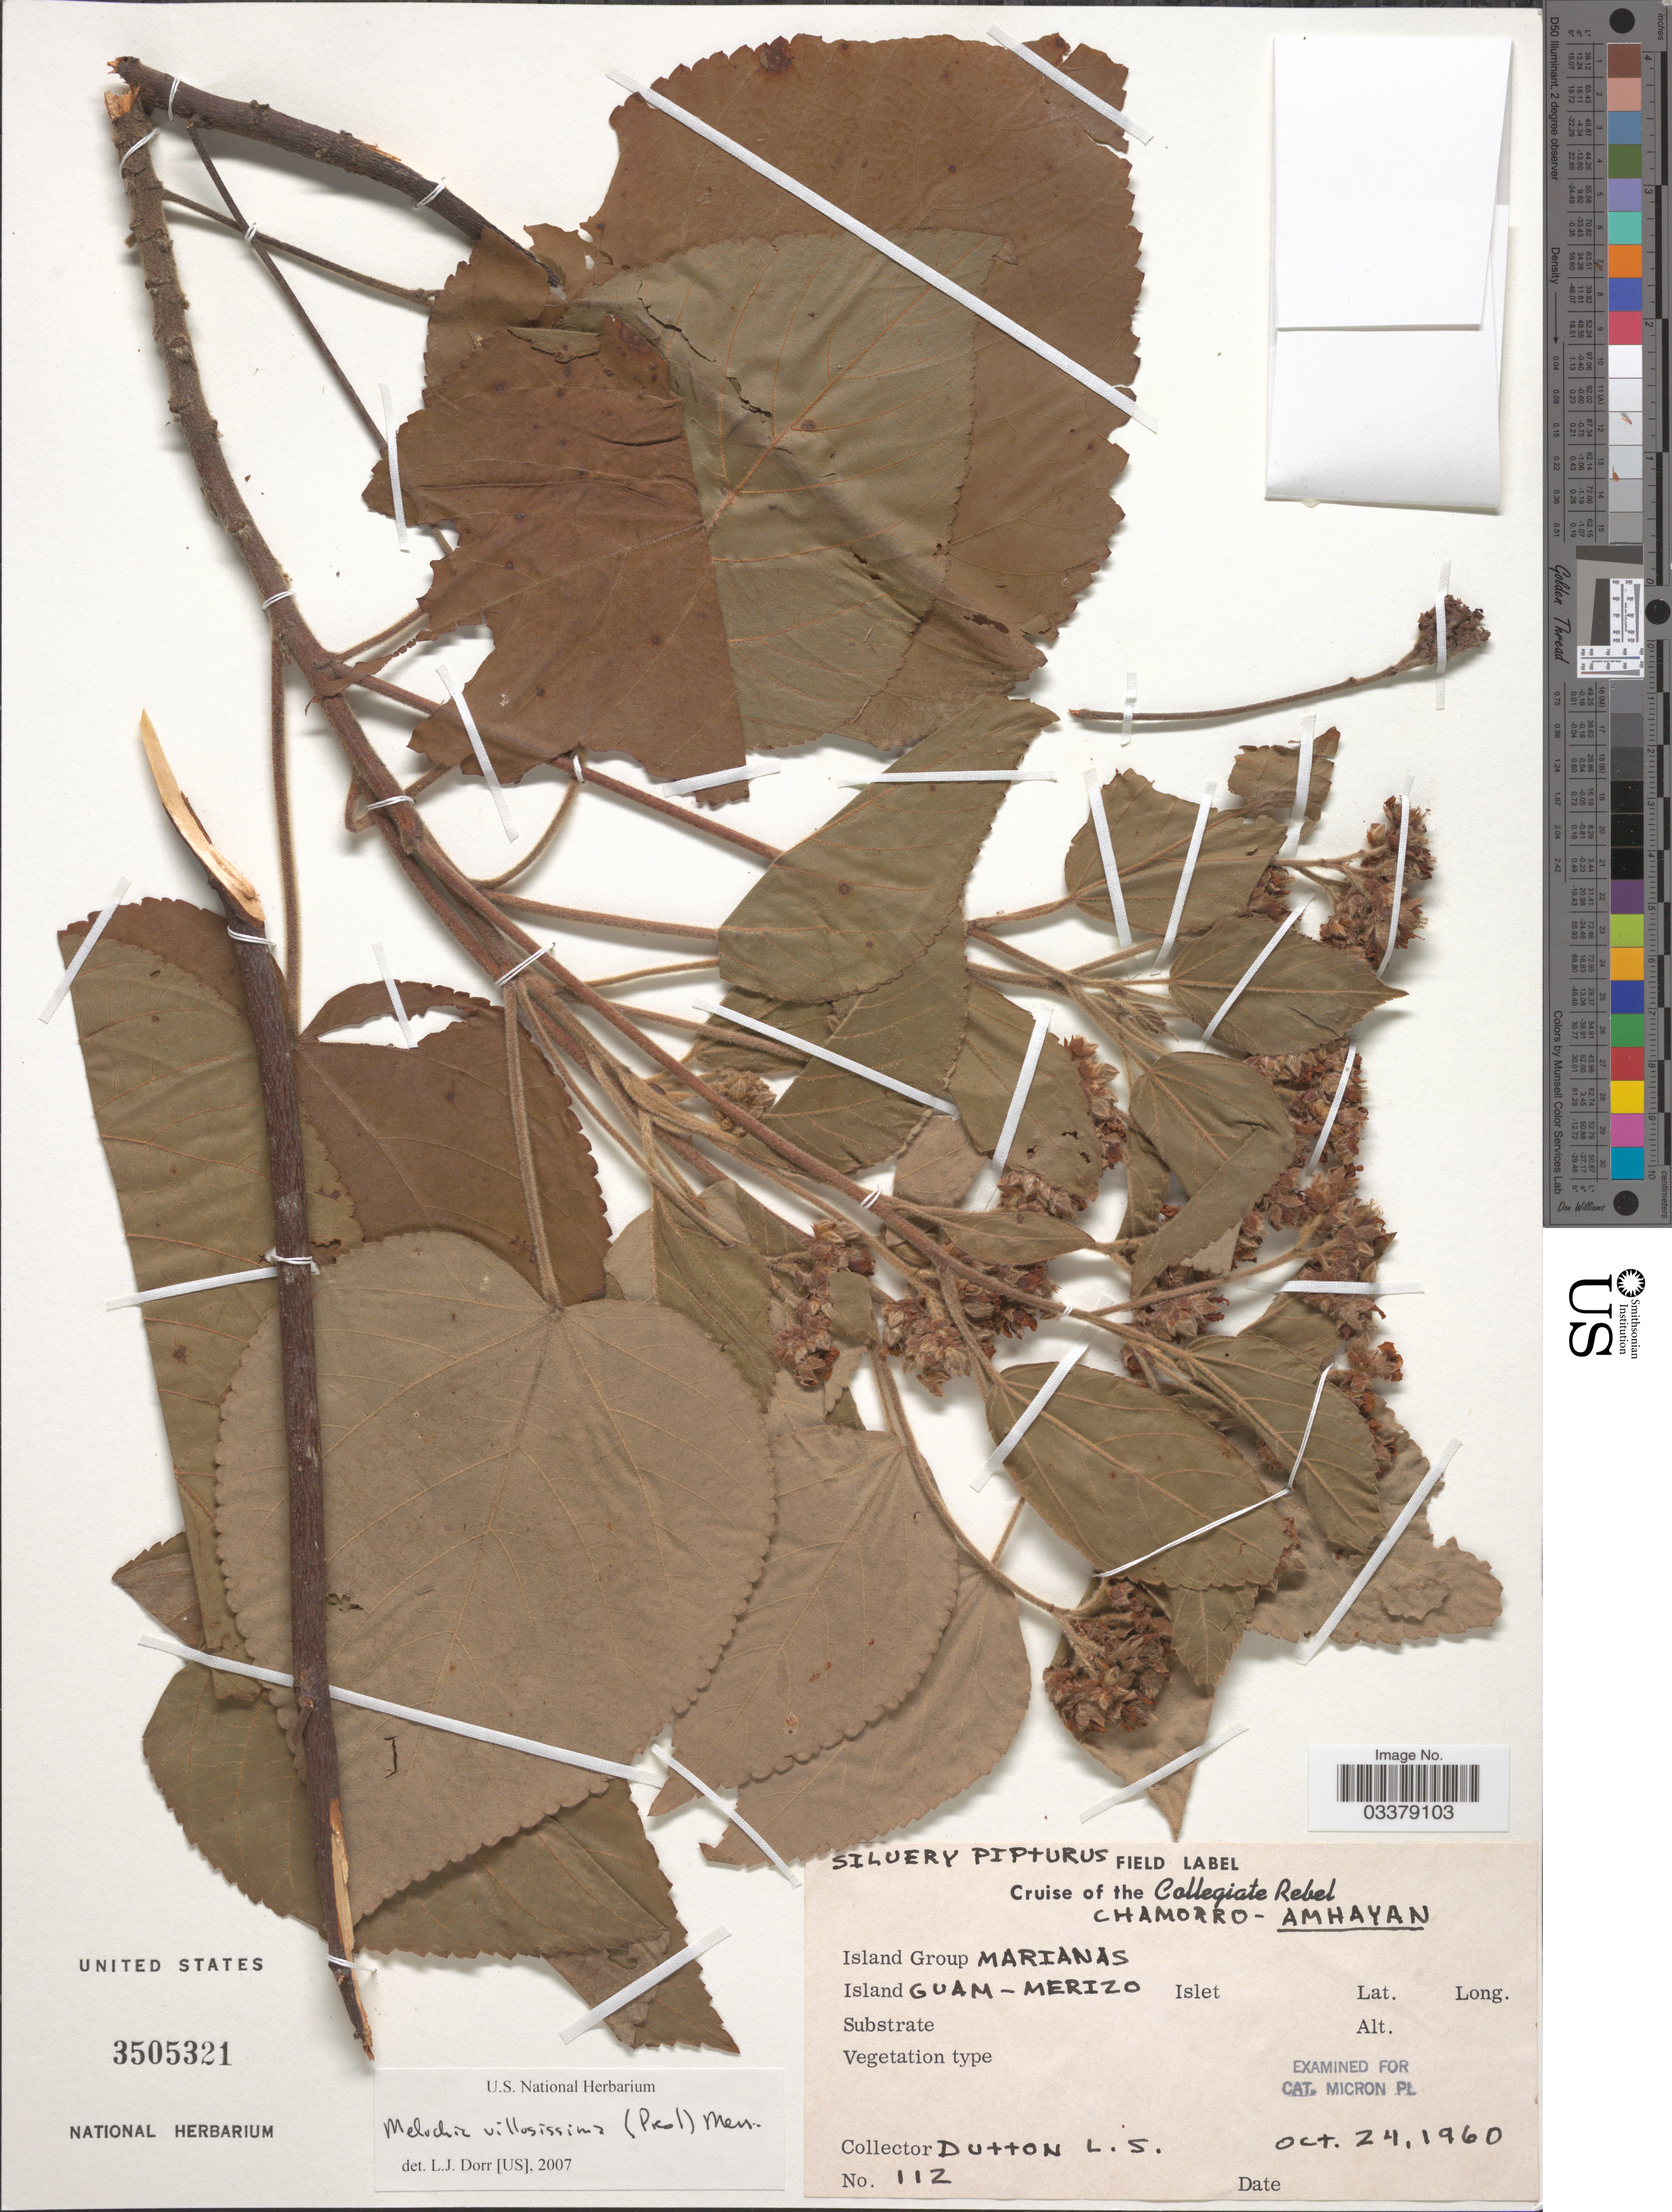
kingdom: Plantae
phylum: Tracheophyta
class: Magnoliopsida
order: Malvales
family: Malvaceae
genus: Melochia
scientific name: Melochia villosissima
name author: (C. Presl) Merr.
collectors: L. Dutton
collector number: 112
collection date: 1960-10-24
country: Guam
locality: Chamorro- Amhayan. [unsure placement] Island Group Marianas. Island Guam-Merizo.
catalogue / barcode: US 3505321